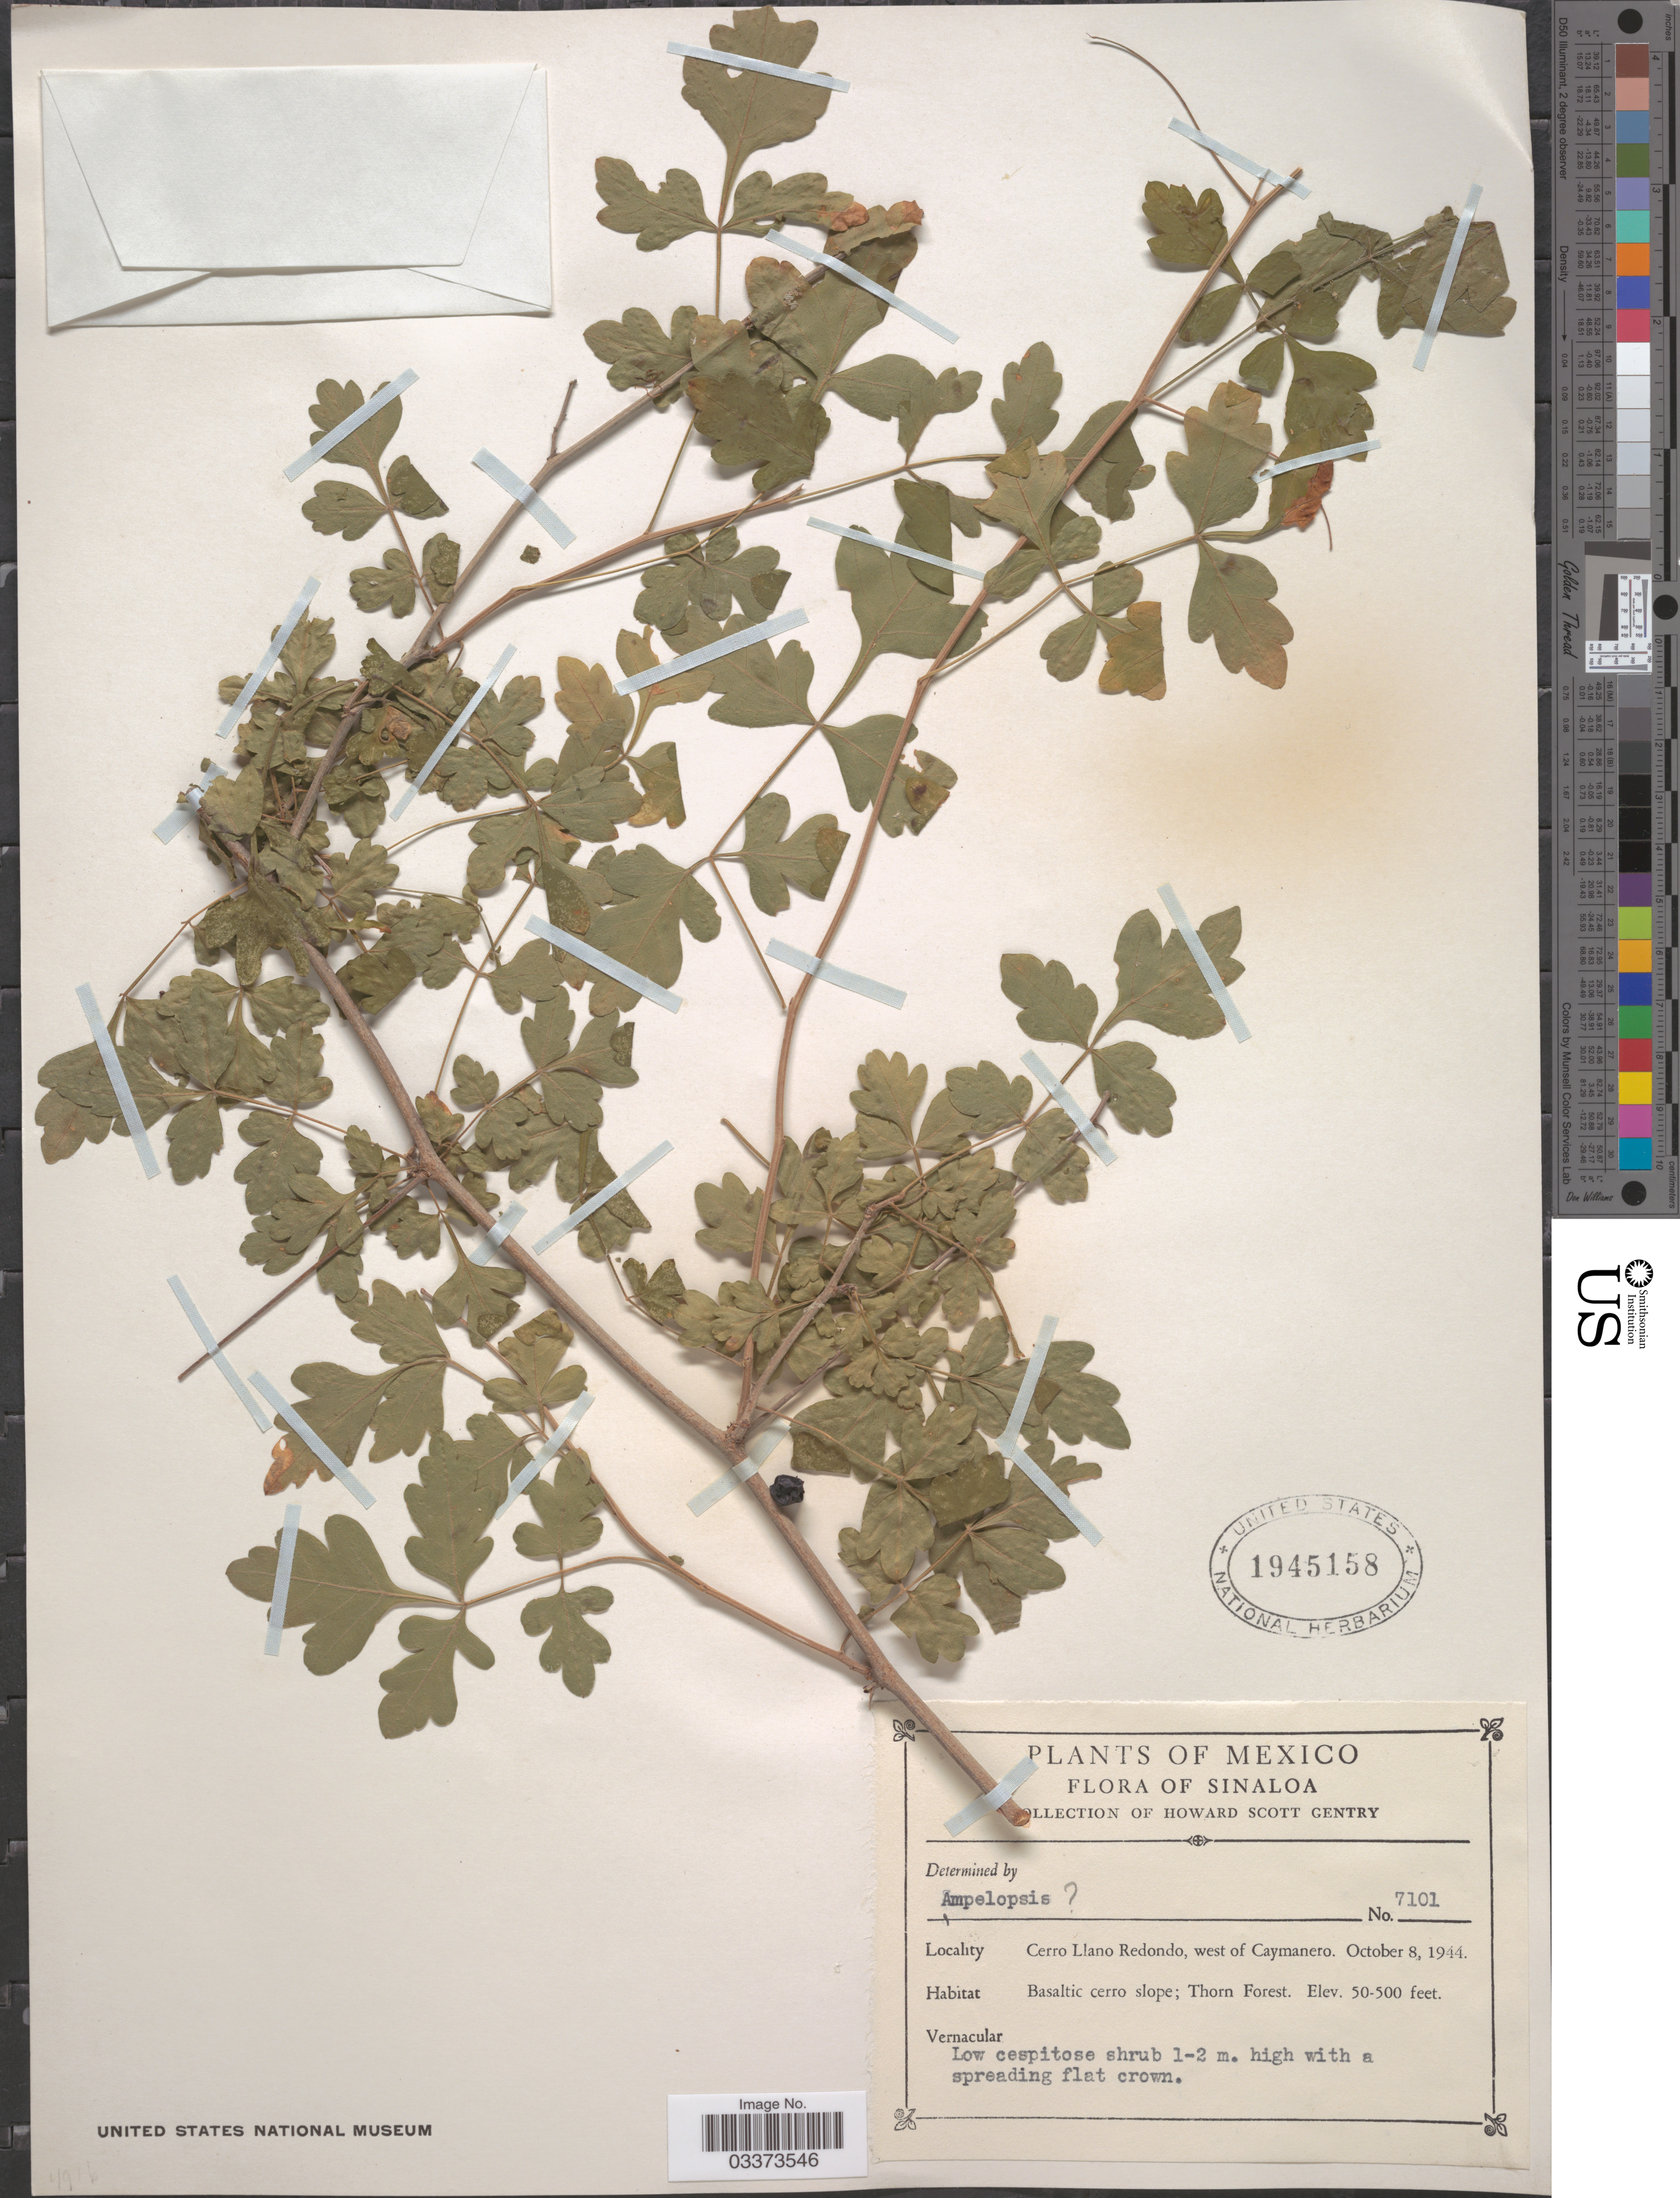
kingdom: Plantae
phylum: Tracheophyta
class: Magnoliopsida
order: Vitales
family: Vitaceae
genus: Ampelopsis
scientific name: Ampelopsis cordata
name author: Michx.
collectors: H. S. Gentry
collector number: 7101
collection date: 1944-10-08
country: Mexico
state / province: Sinaloa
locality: Cerro Llano Redondo, west of Caymanero. Basaltic cerro slope; Thorn Forest.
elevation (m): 15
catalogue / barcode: US 1945158